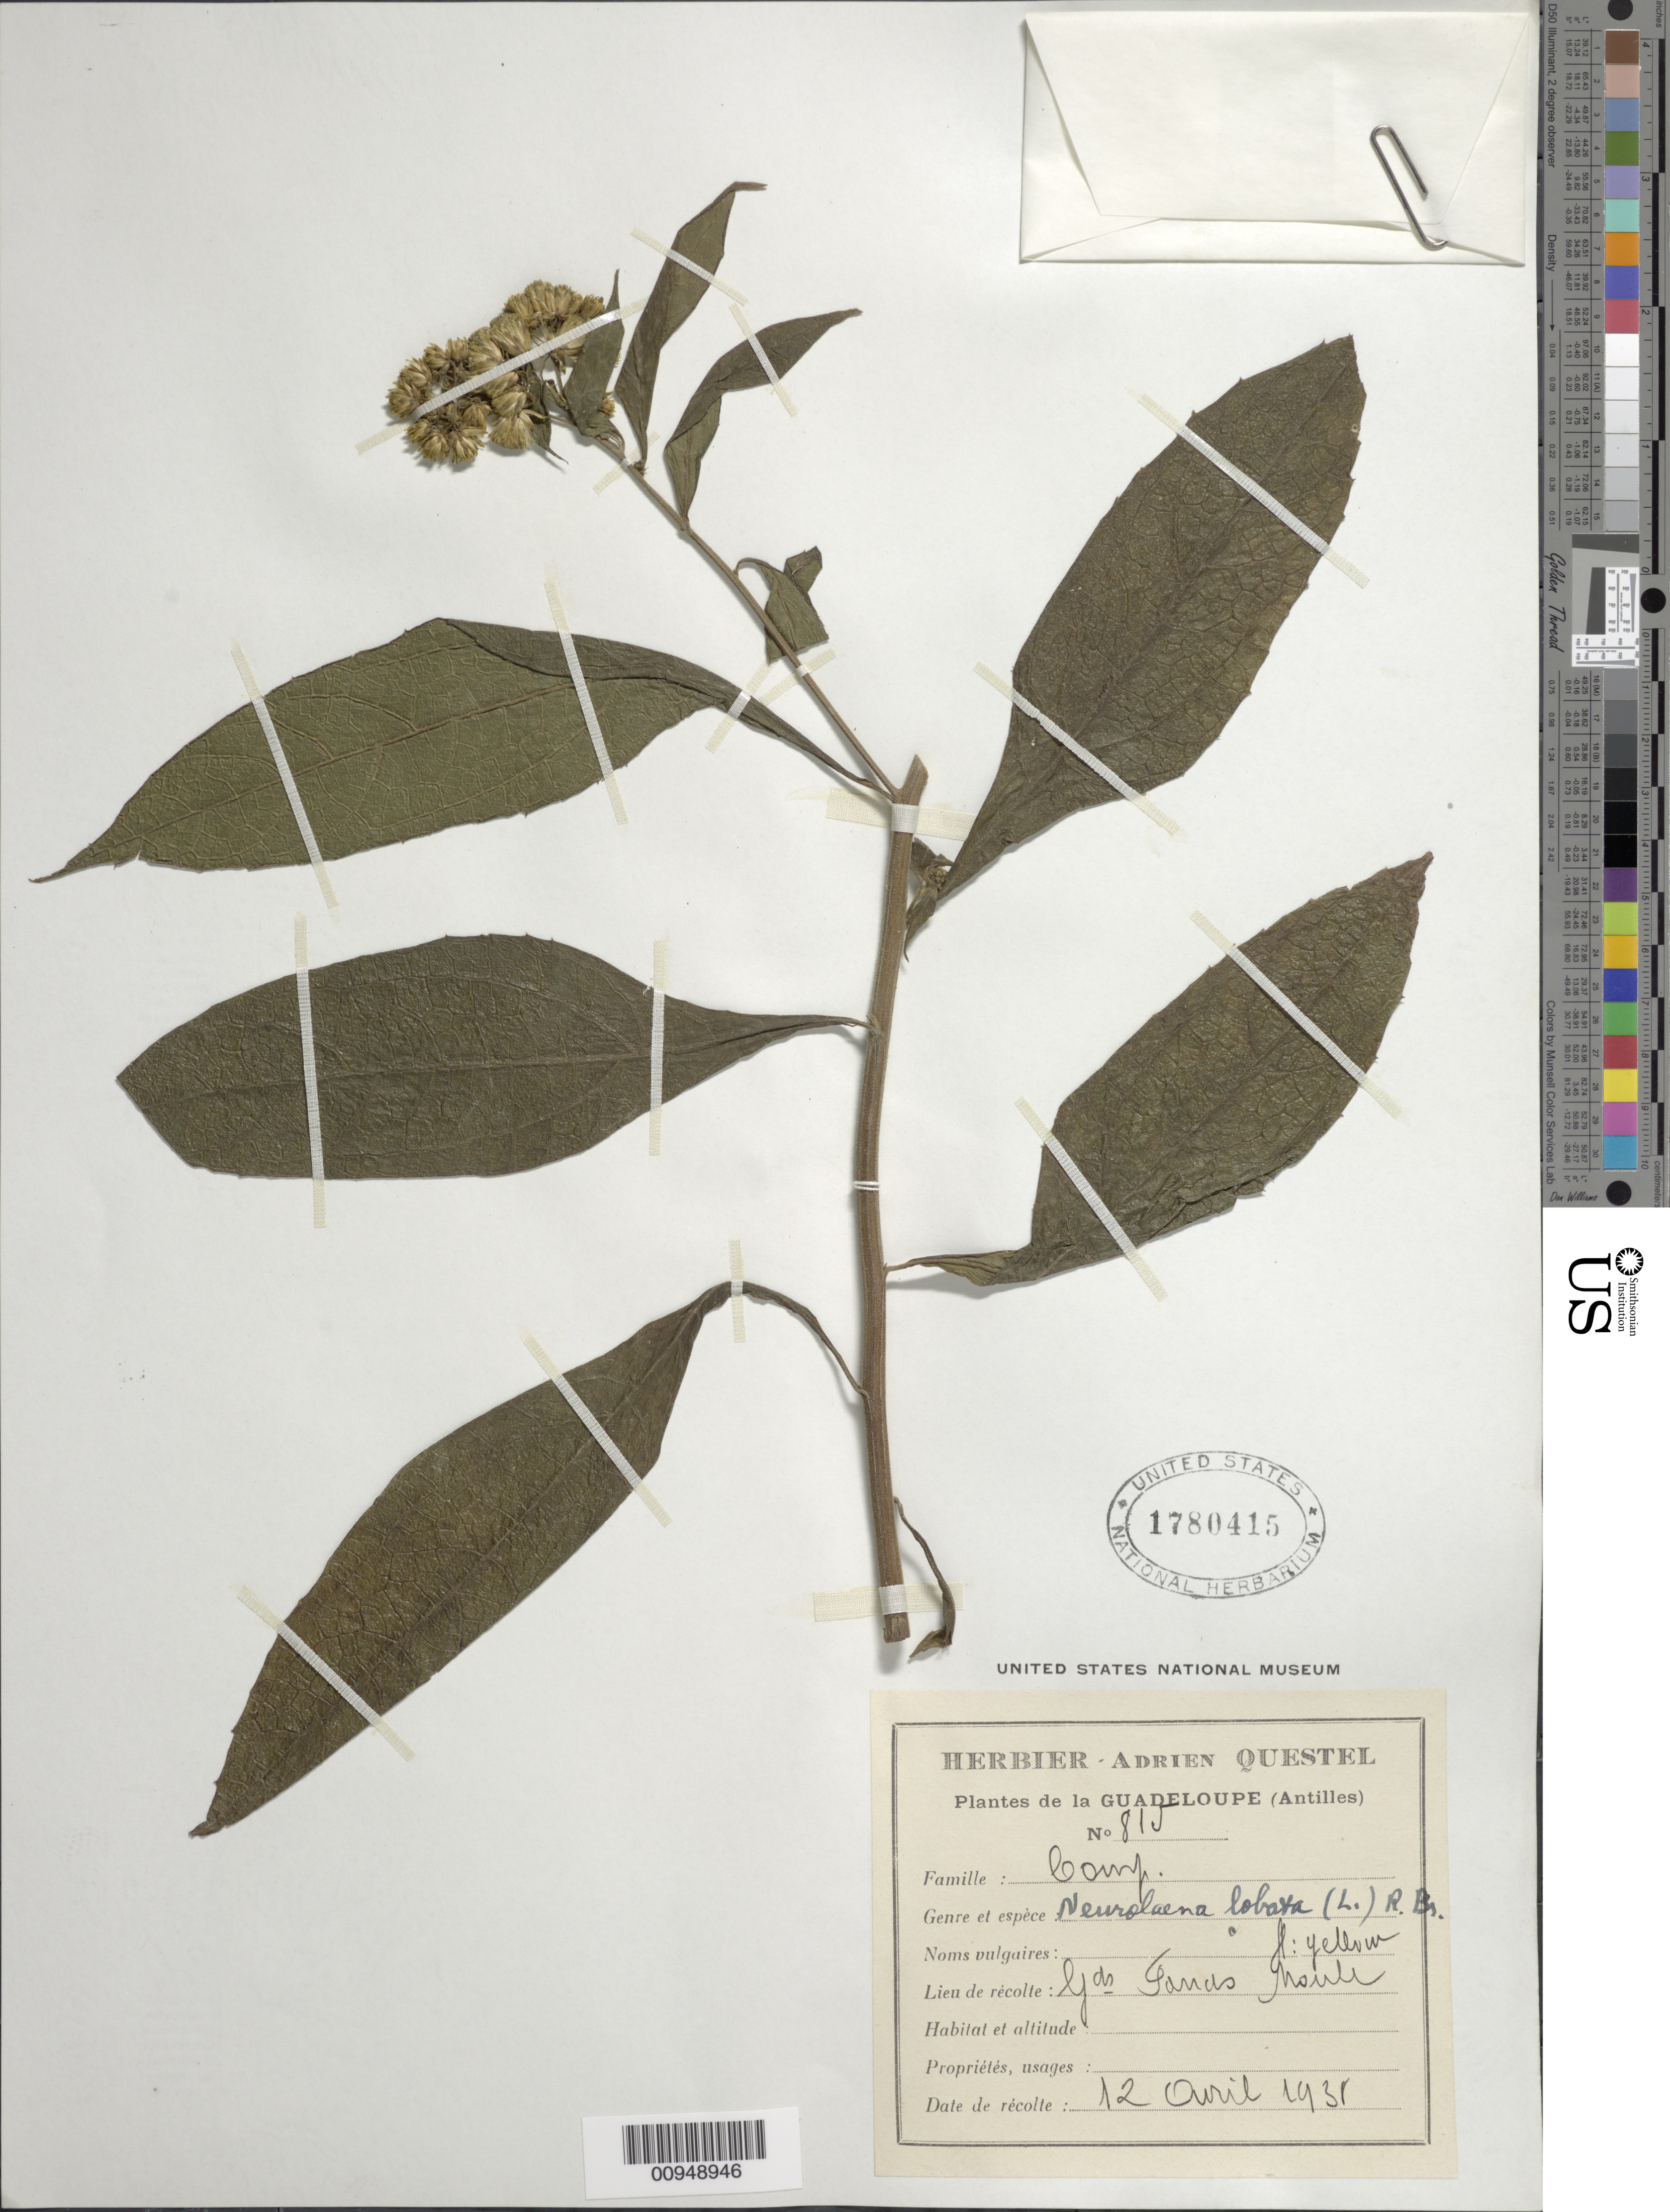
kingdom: Plantae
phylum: Tracheophyta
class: Magnoliopsida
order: Asterales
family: Asteraceae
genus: Neurolaena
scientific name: Neurolaena lobata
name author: (L.) R. Br. ex Cass.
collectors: A. Questel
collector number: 815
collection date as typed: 12 Apr 1938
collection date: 1938-04-12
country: Guadeloupe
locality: Fonds Moule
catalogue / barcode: US 1780415